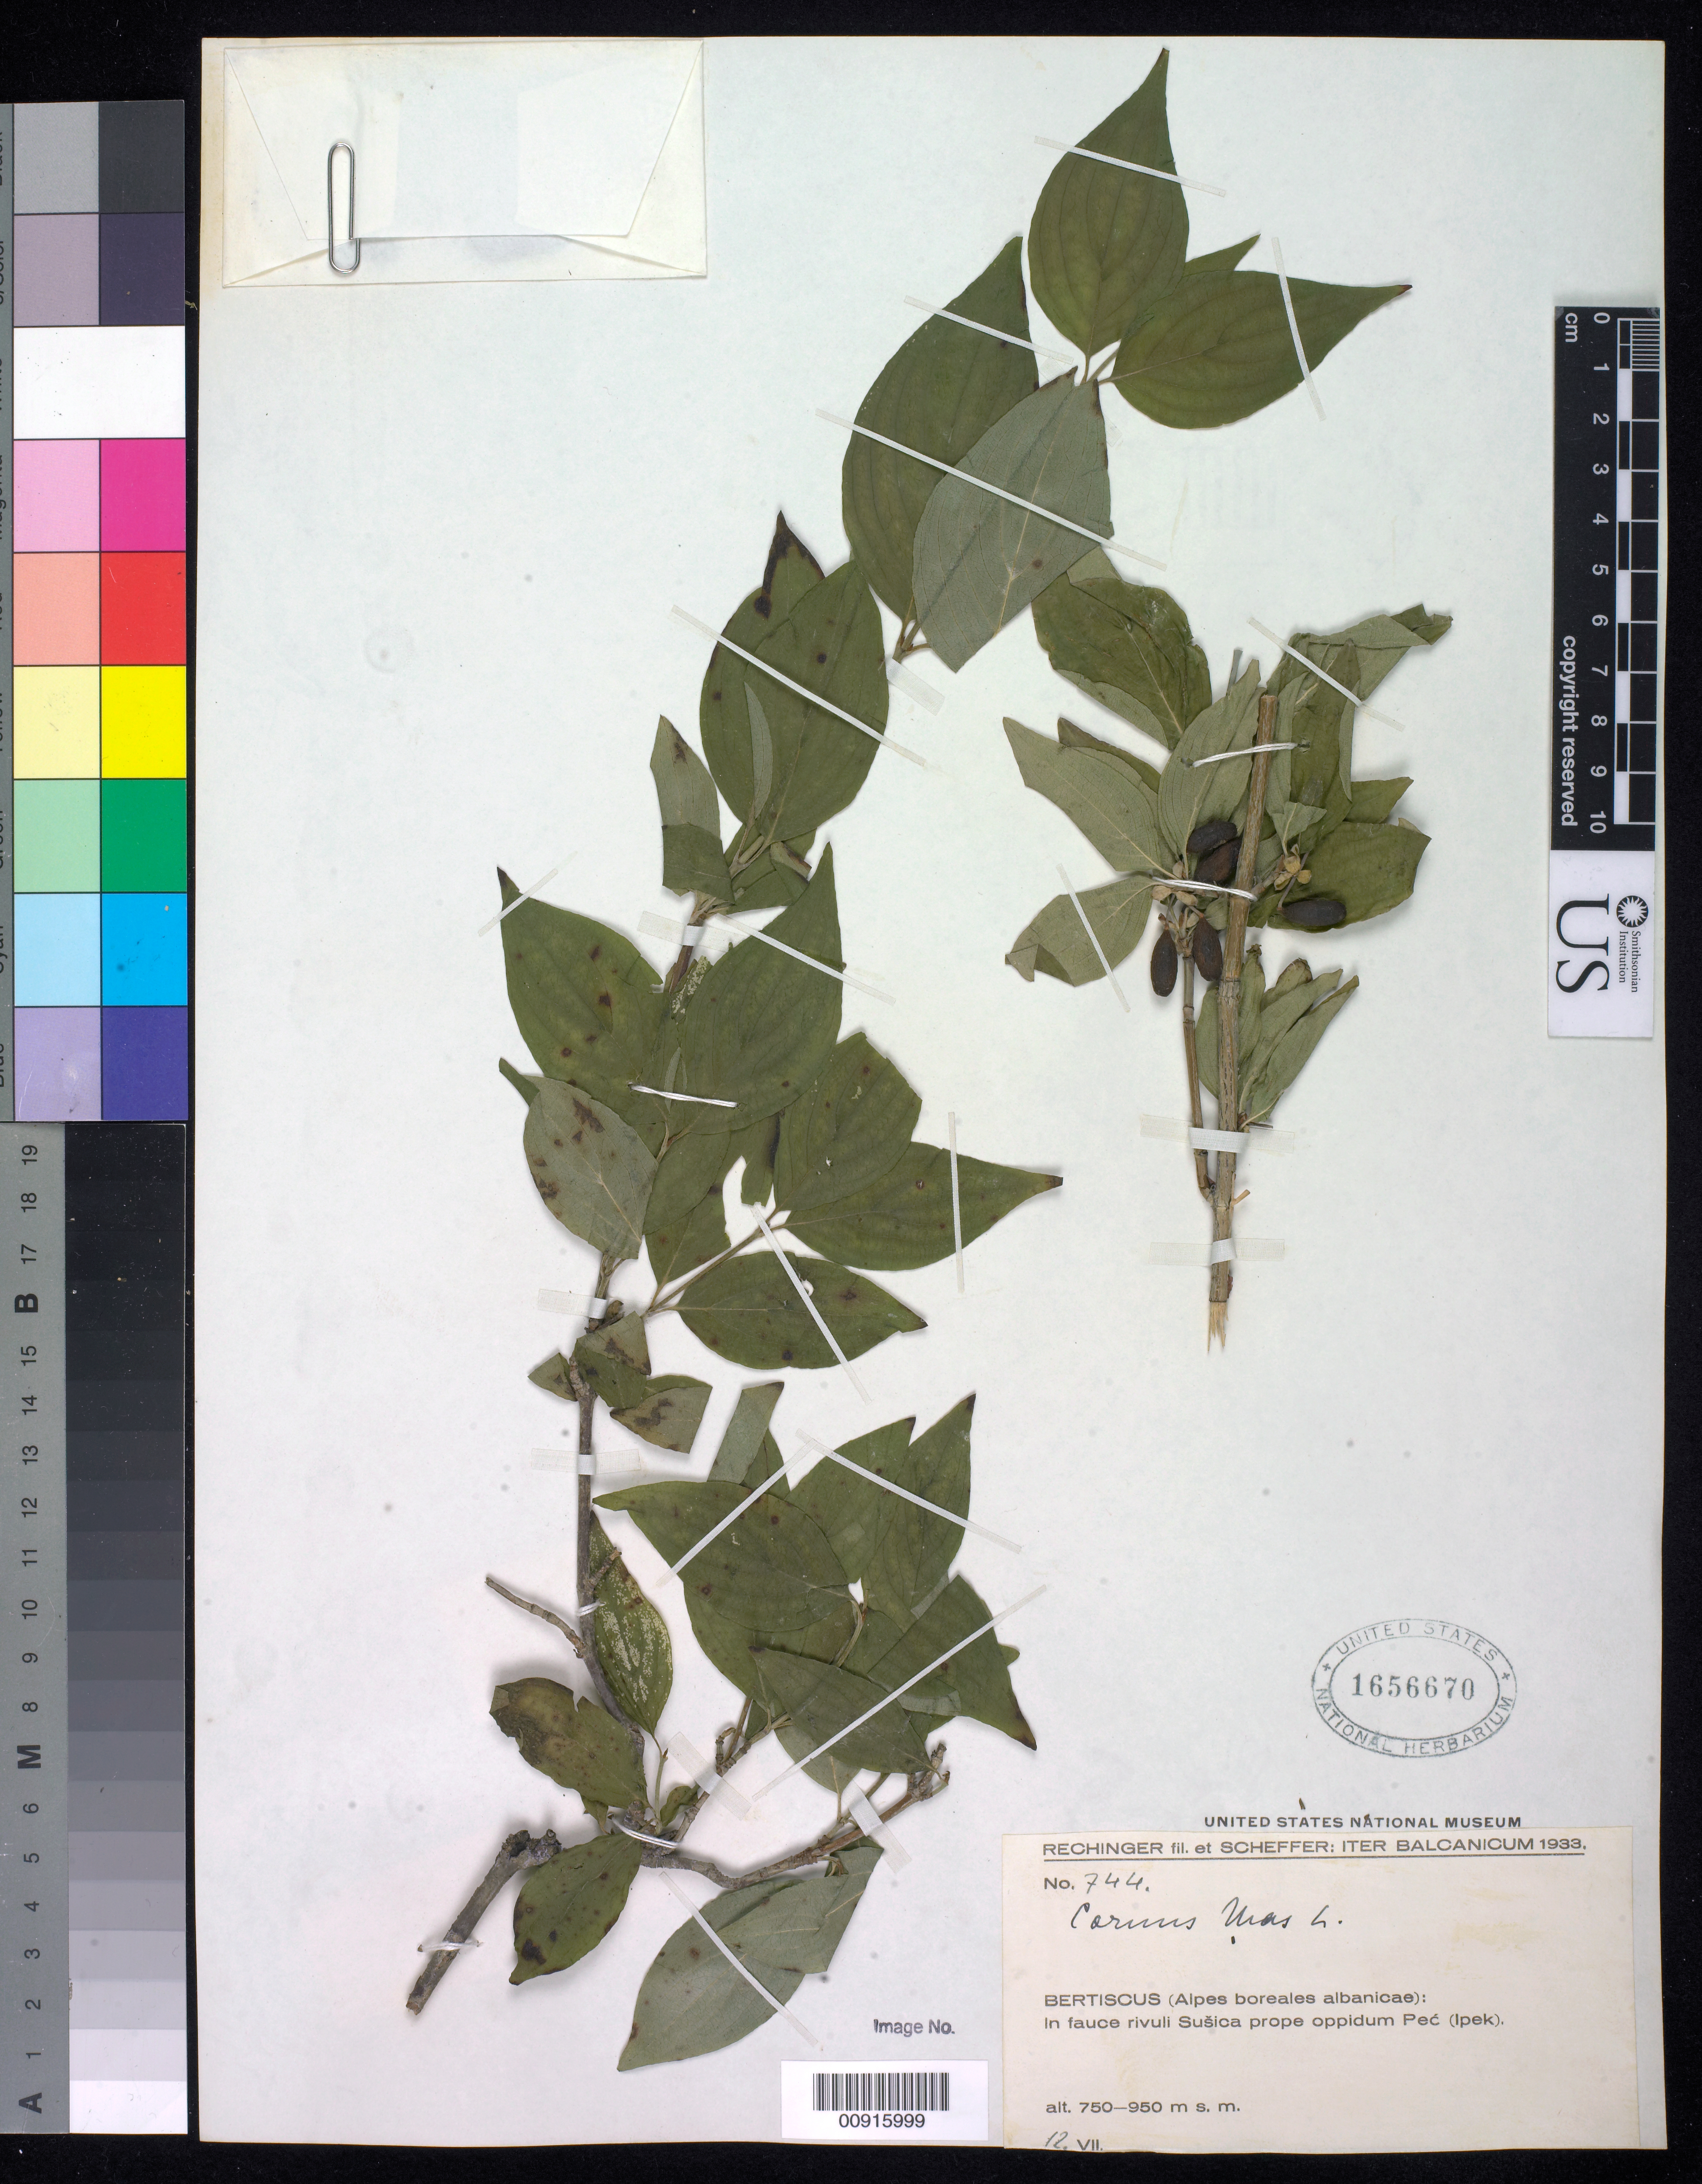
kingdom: Plantae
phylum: Tracheophyta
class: Magnoliopsida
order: Cornales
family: Cornaceae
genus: Cornus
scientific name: Cornus mas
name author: L.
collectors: K. H. Rechinger & Scheffer, --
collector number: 744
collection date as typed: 12 Jul 1933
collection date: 1933-07-12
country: Greece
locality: Bertiscus (Alpes boreales albanicae): In fauce rivuli Susica prope oppidum Pec (Ipek).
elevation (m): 750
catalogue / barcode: US 1656670